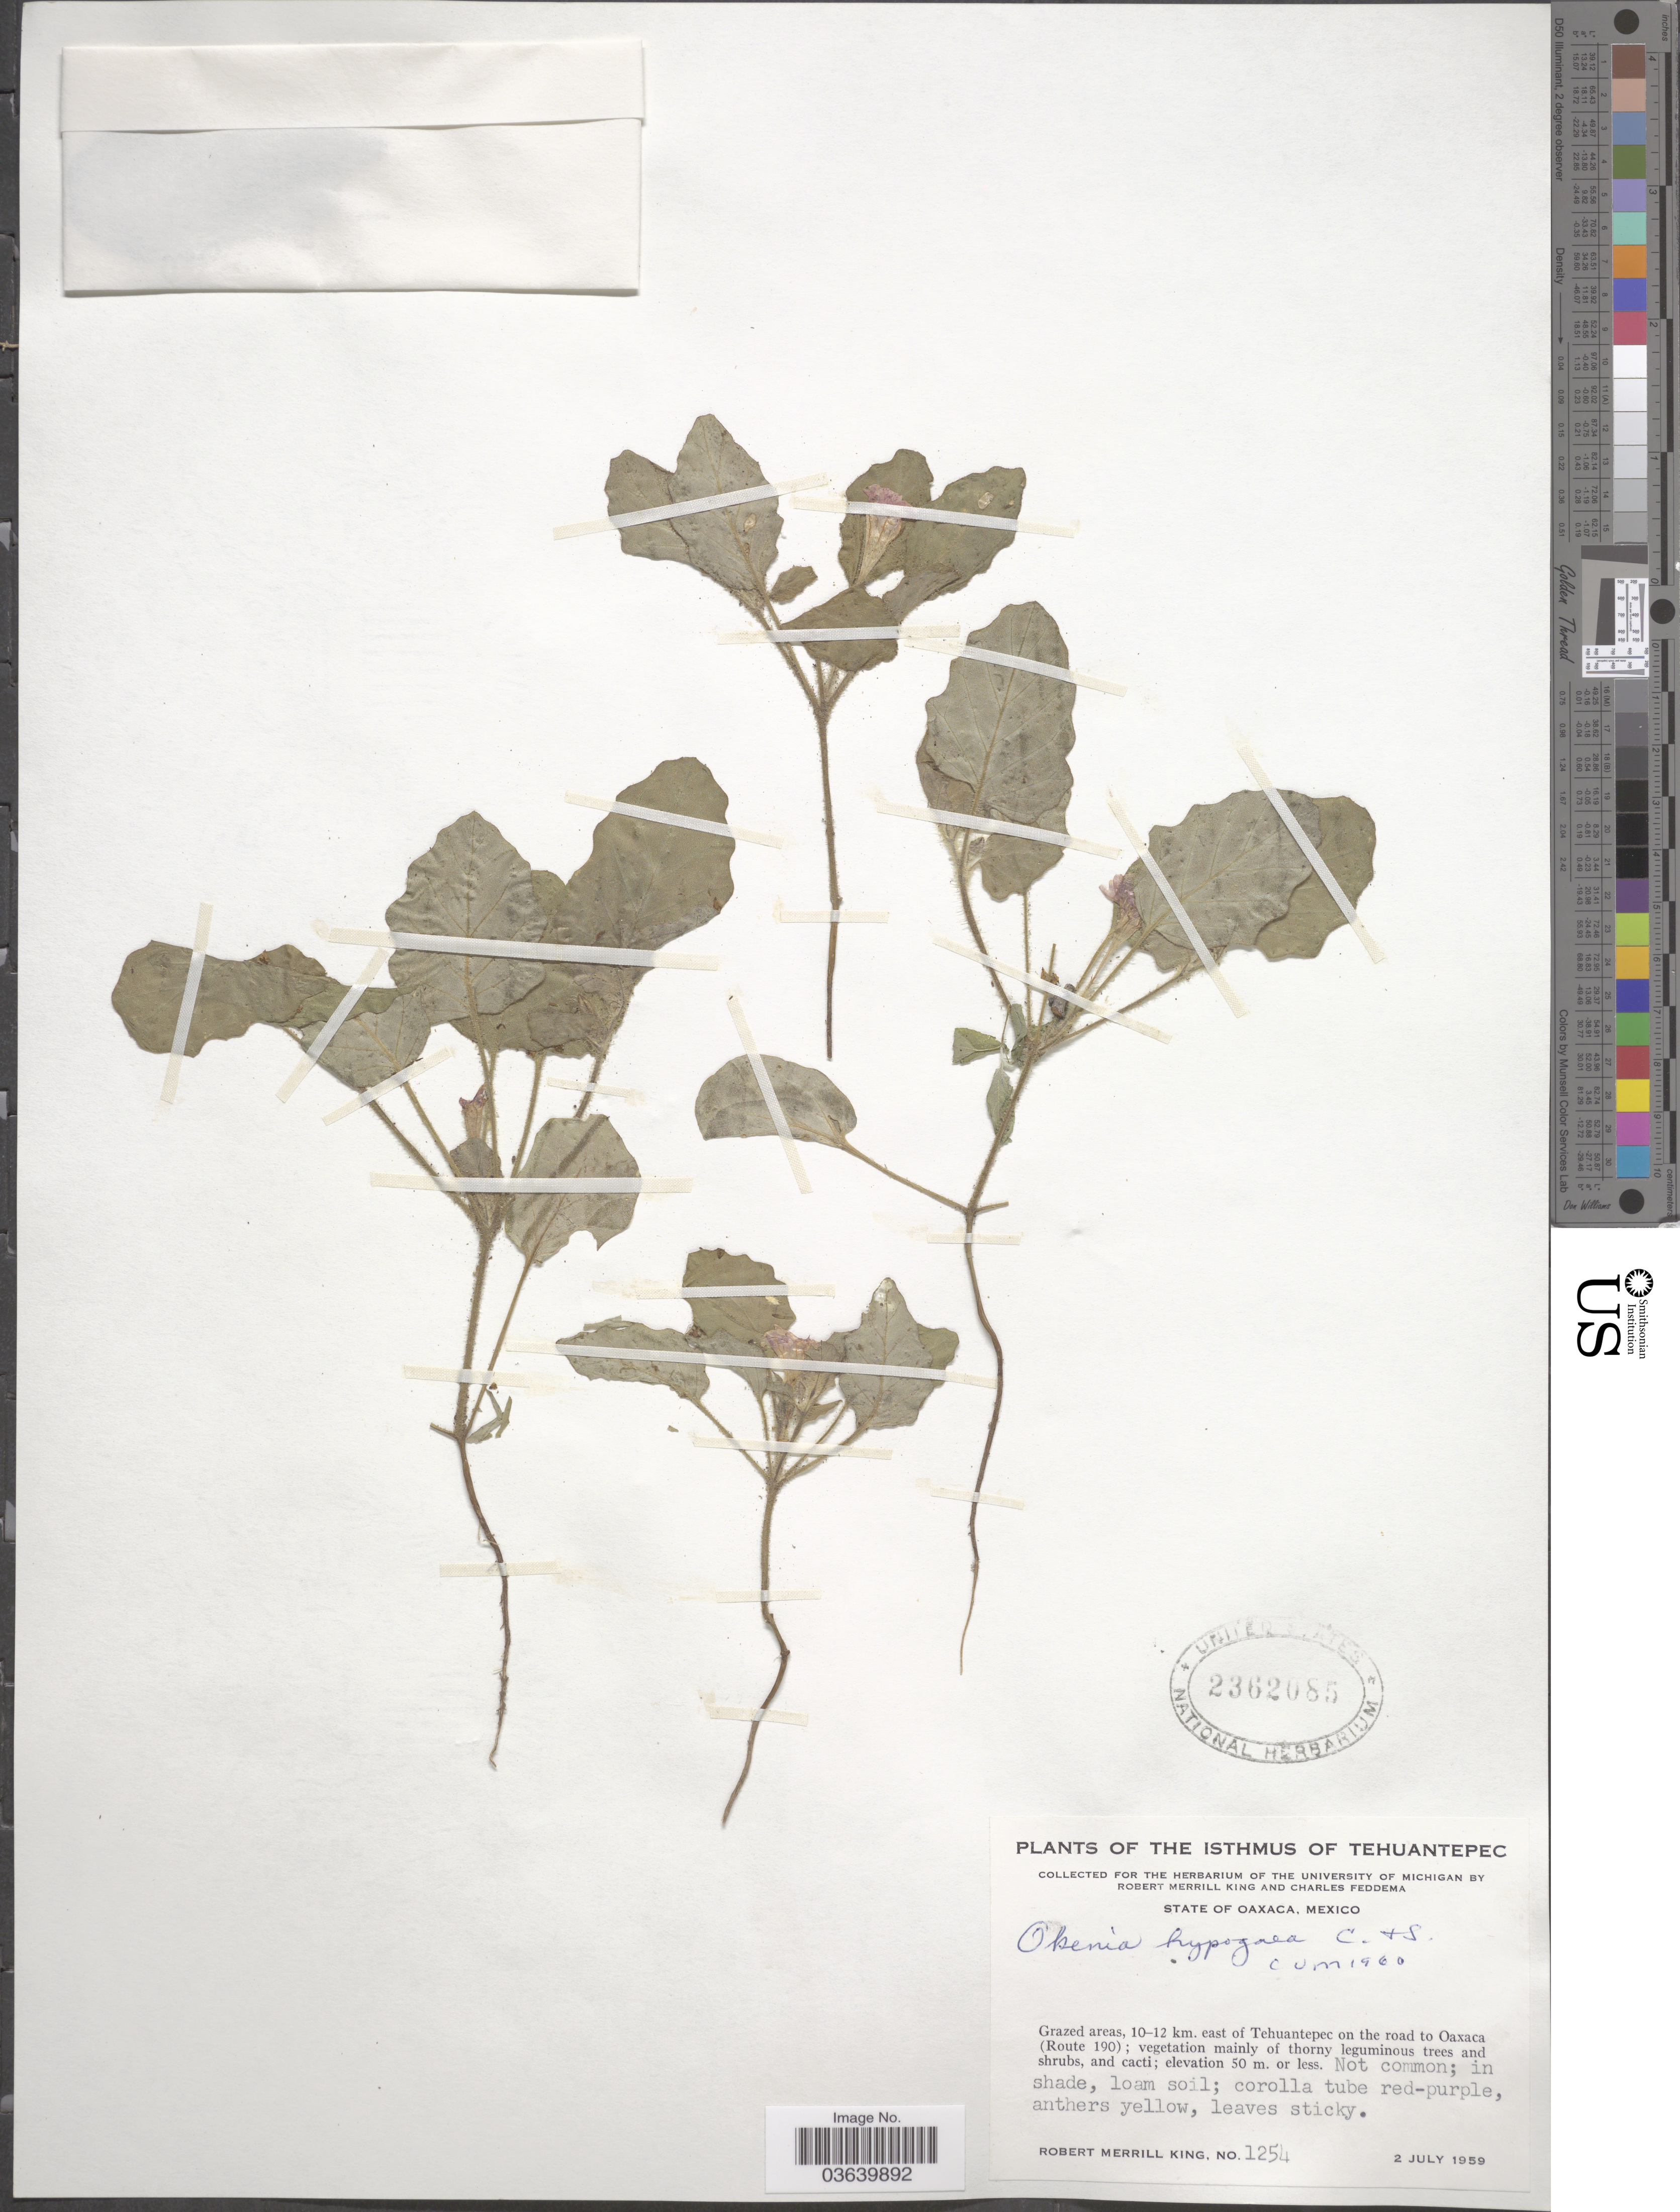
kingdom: Plantae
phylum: Tracheophyta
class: Magnoliopsida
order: Caryophyllales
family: Nyctaginaceae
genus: Okenia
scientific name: Okenia hypogaea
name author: Schltdl. & Cham.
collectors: R. M. King & C. Feddema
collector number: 1254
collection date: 1959-07-02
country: Mexico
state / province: Oaxaca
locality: The Isthmus of Tehuantepec. Grazed areas, 10-12 km. east of Tehuantepec on the road to Oaxaca (Route 190).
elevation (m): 50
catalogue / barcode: US 2362085